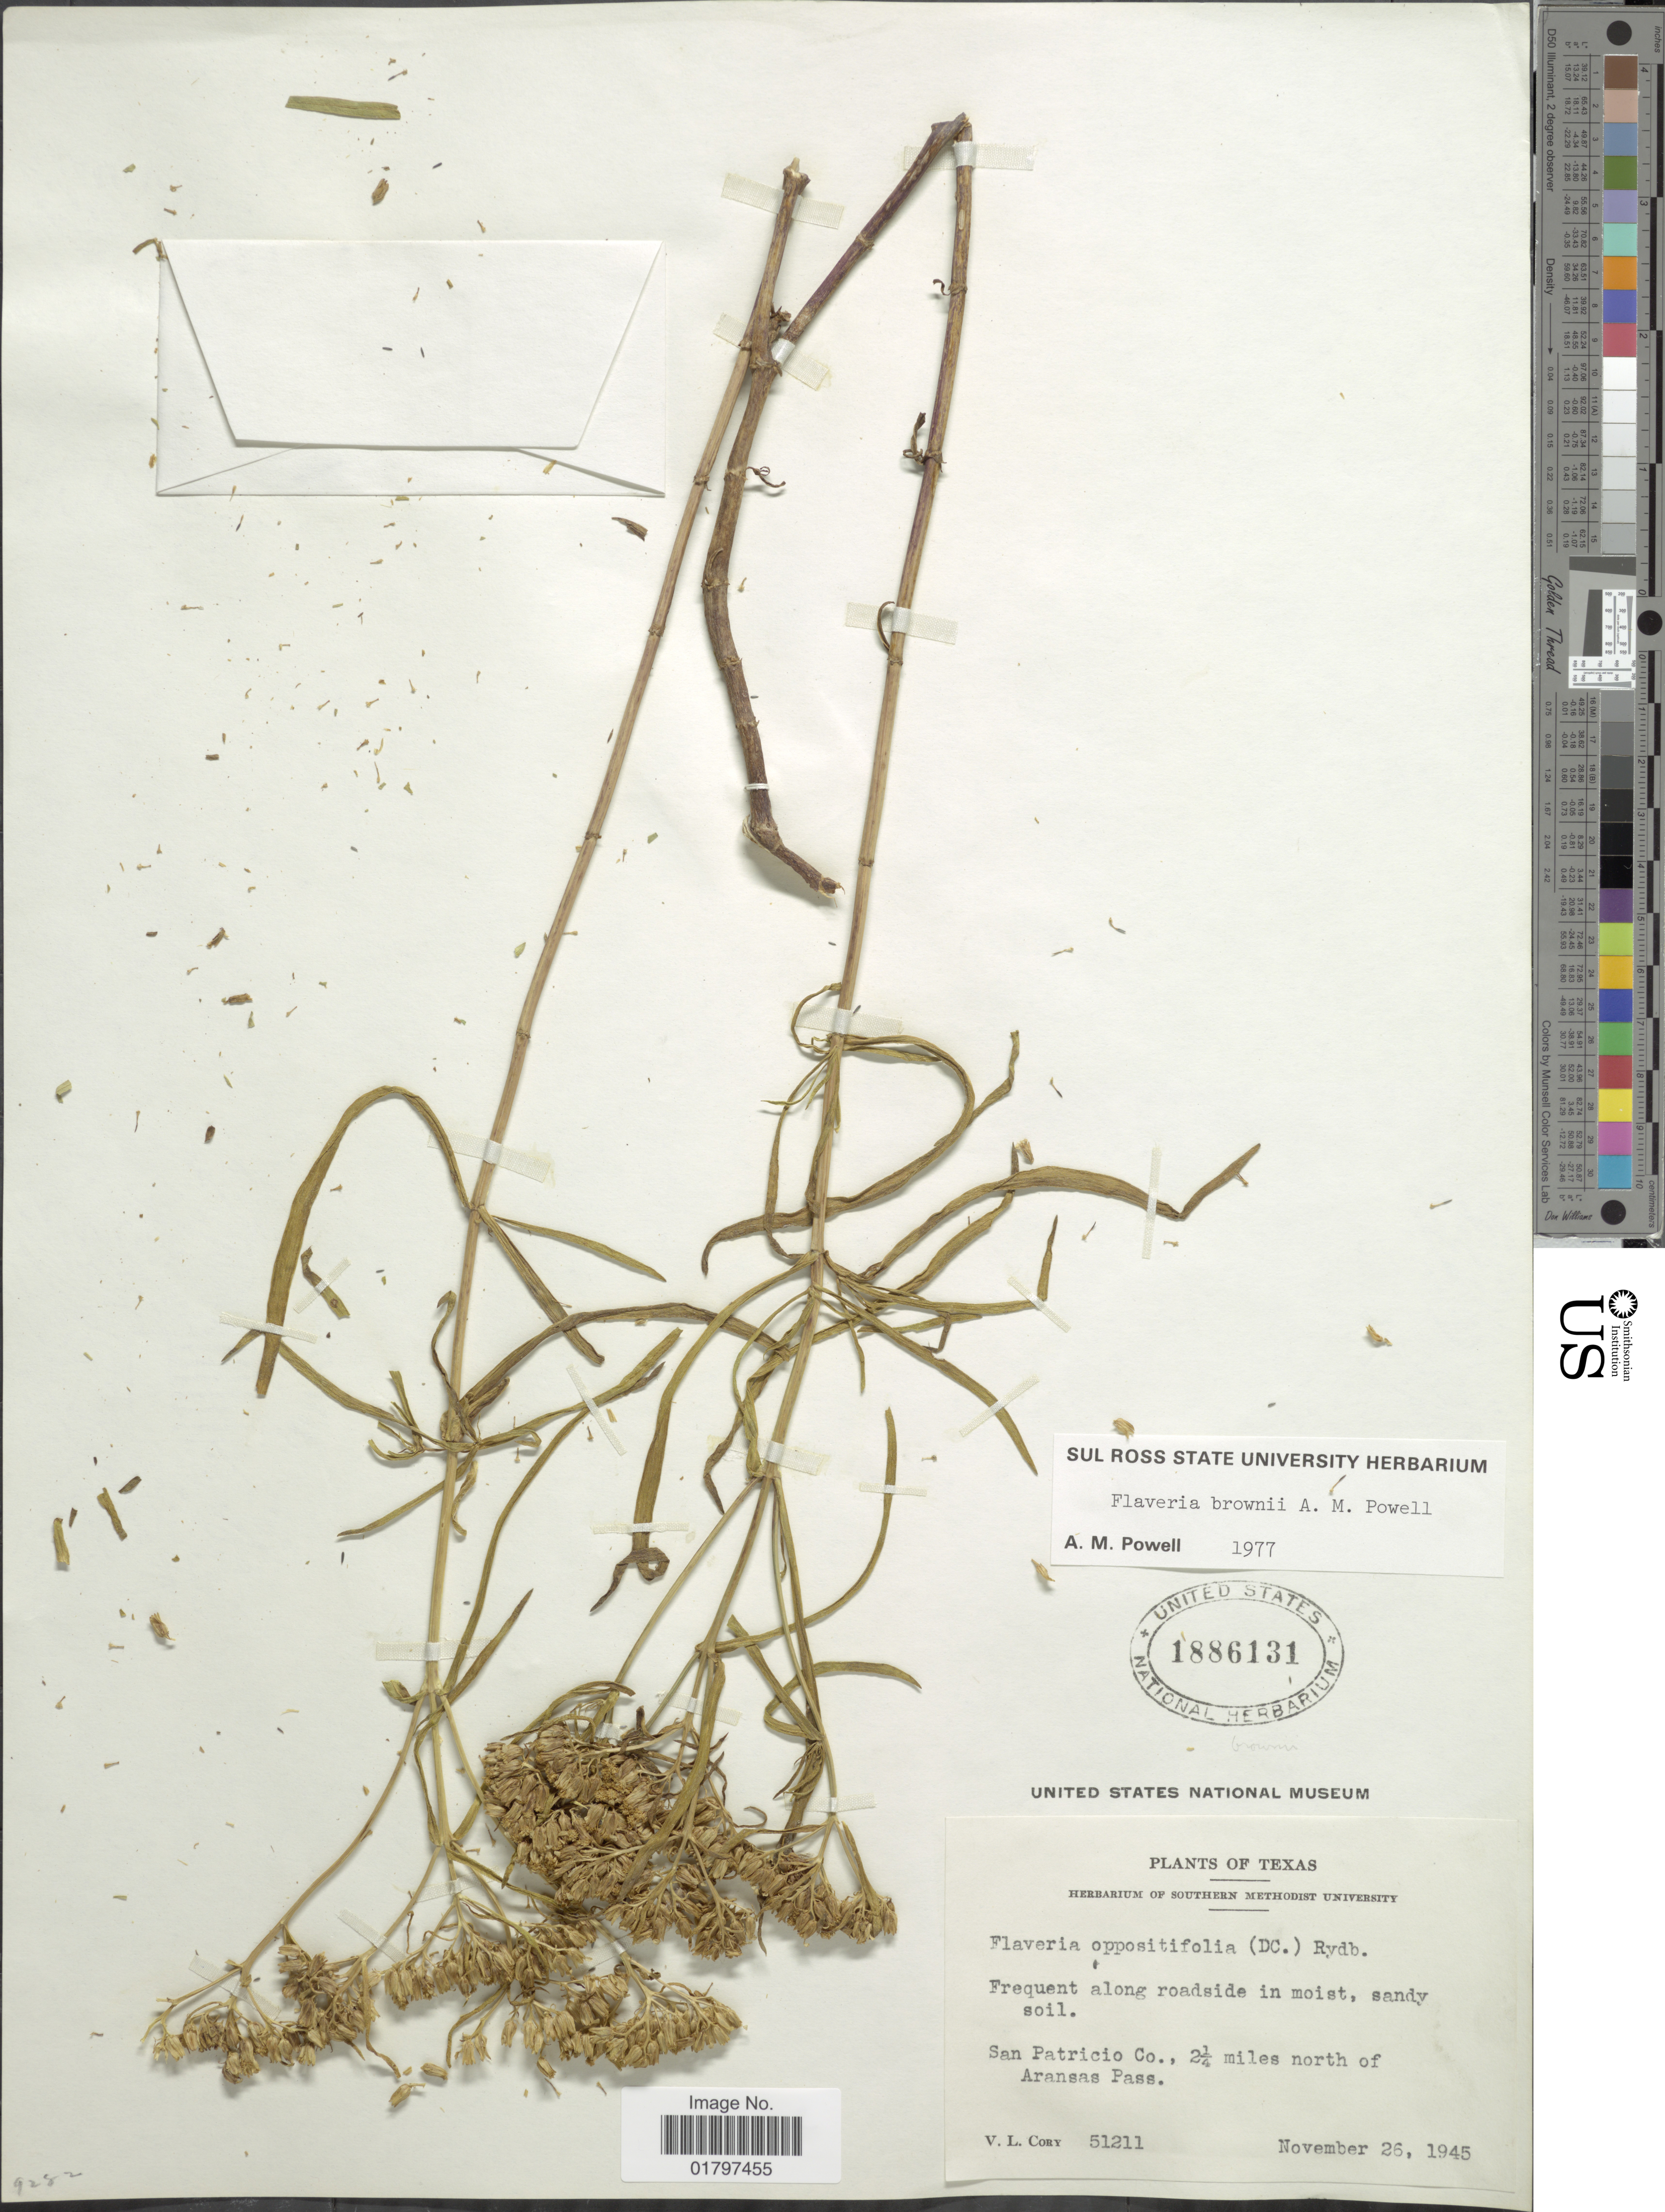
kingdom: Plantae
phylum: Tracheophyta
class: Magnoliopsida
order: Asterales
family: Asteraceae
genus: Flaveria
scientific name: Flaveria brownii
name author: A.M. Powell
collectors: V. Cory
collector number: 51211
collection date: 1945-11-26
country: United States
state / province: Texas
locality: San Patricio Co., 2¼ miles north of Aransas Pass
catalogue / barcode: US 1886131